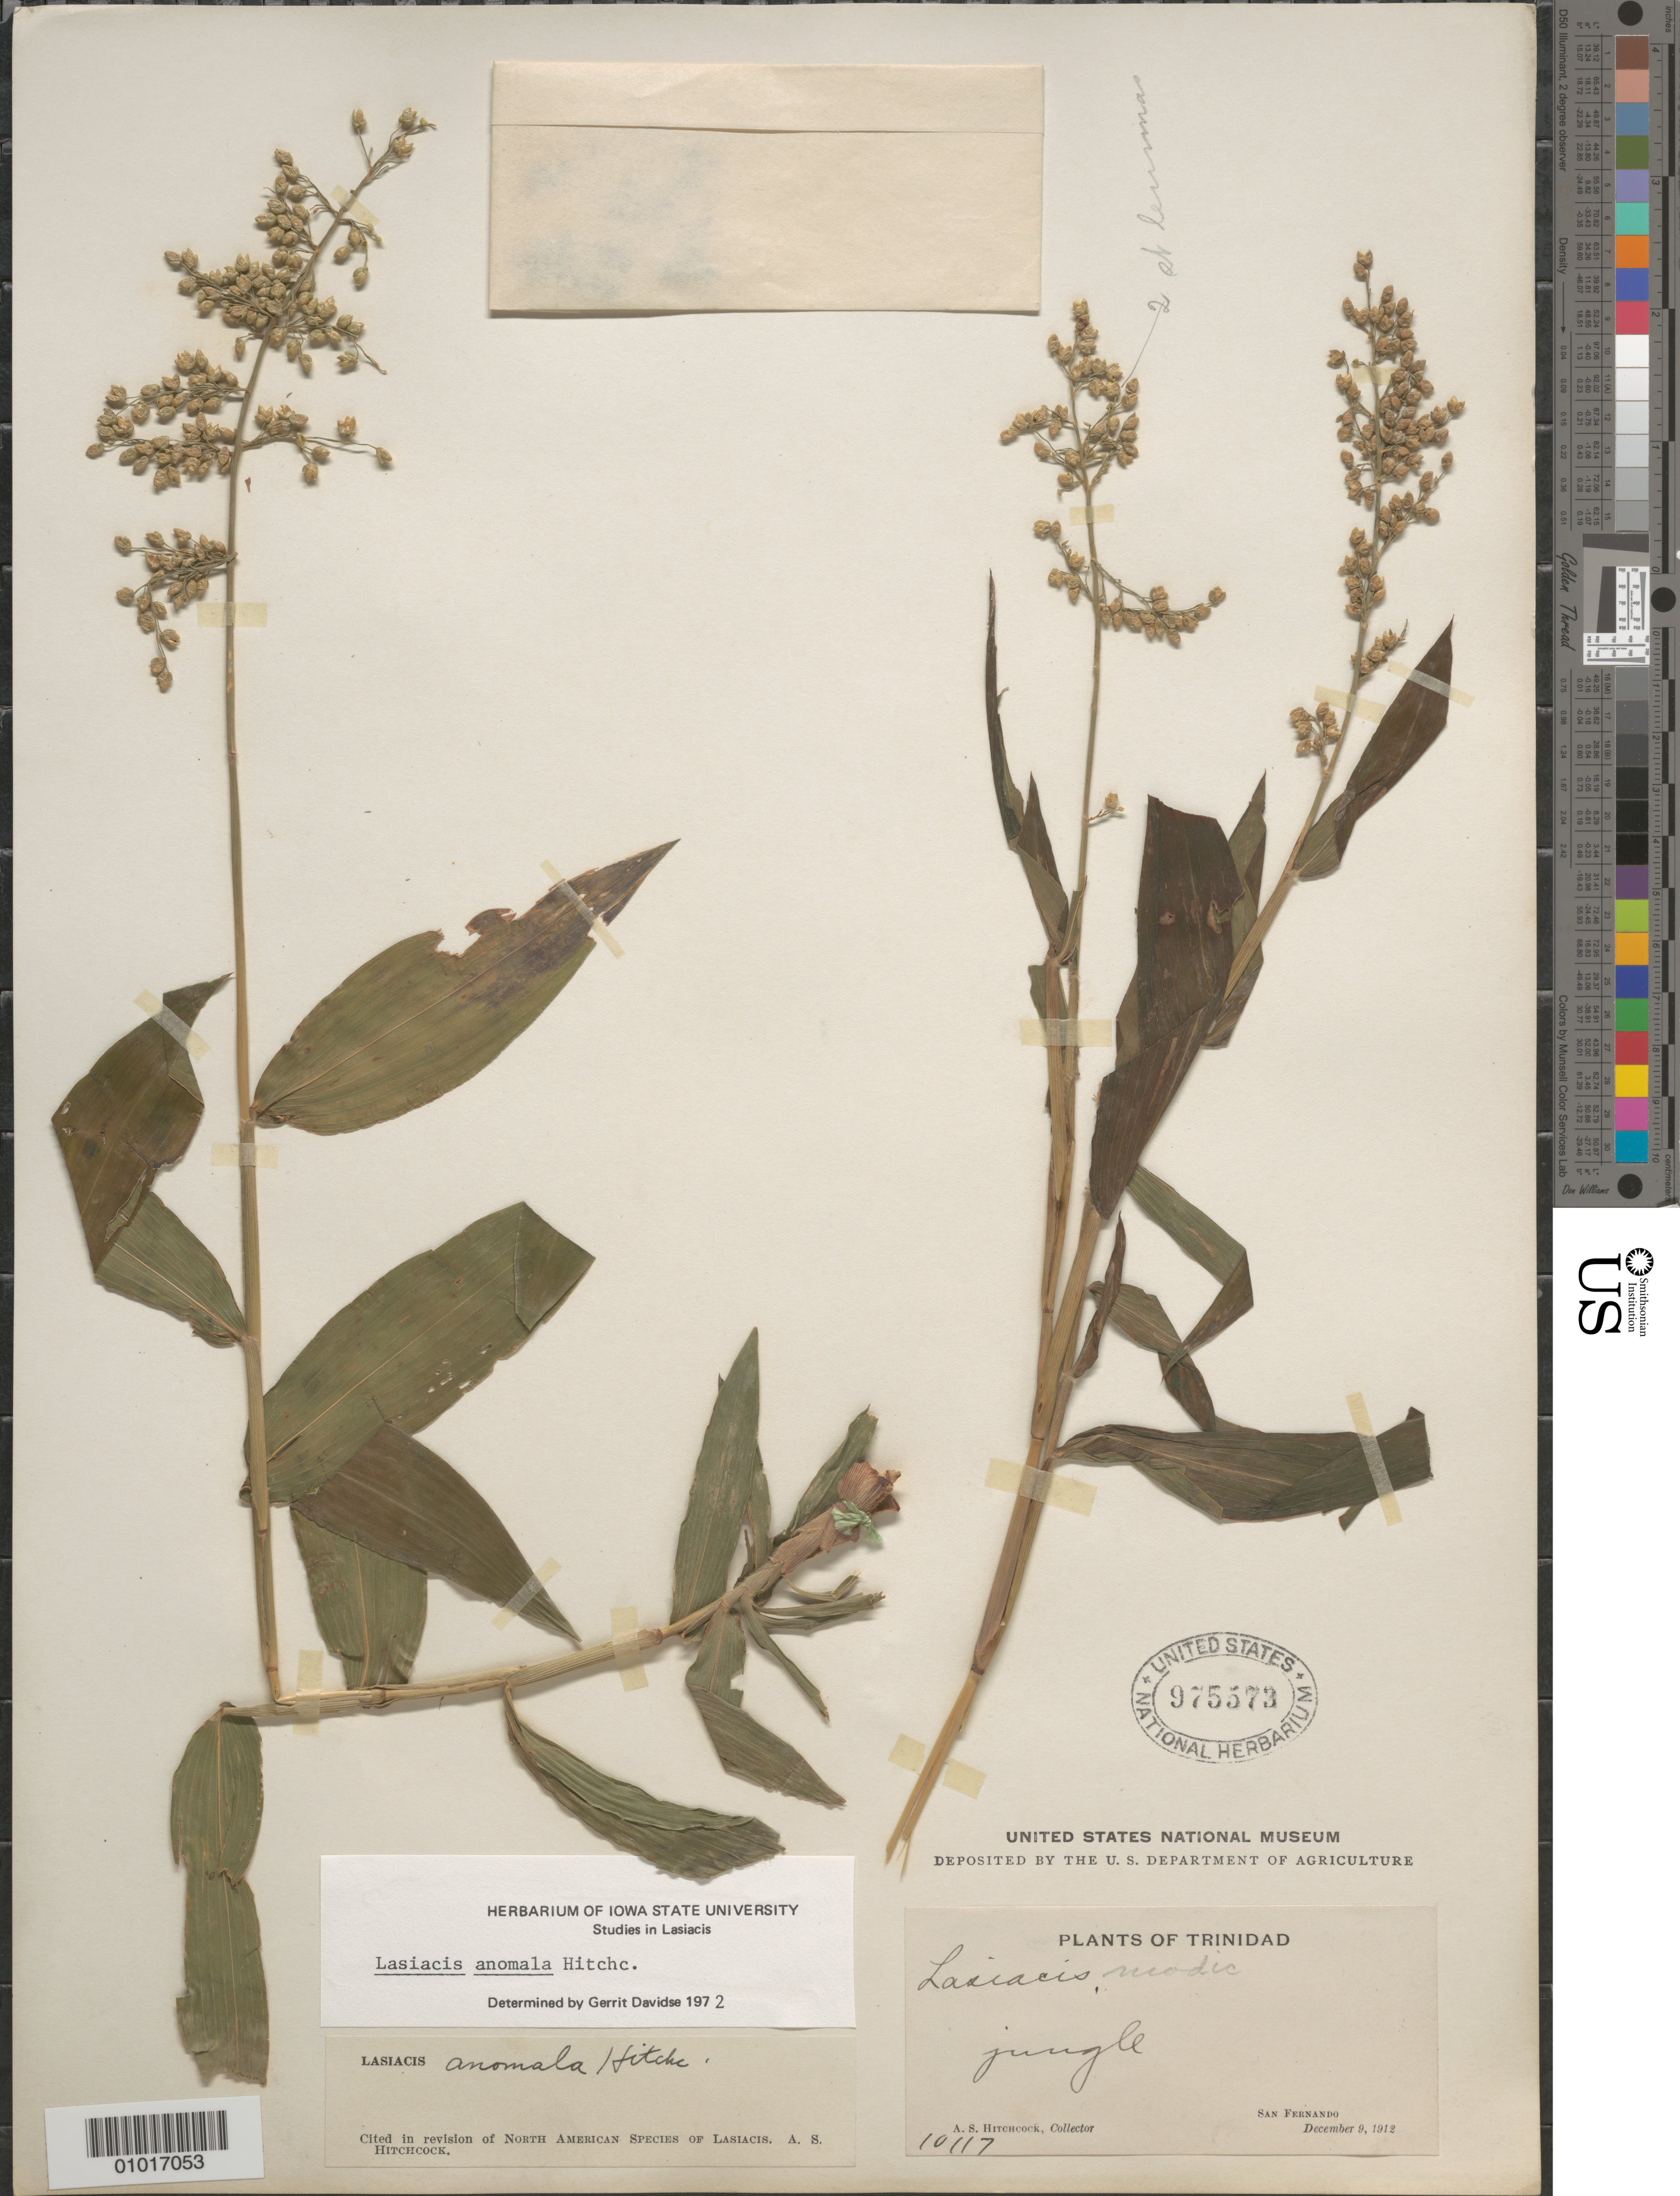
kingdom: Plantae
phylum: Tracheophyta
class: Liliopsida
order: Poales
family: Poaceae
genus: Lasiacis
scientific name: Lasiacis anomala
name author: Hitchc.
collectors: A. S. Hitchcock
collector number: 10117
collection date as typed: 09 Dec 1912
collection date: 1912-12-09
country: Trinidad and Tobago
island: Trinidad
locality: San Fernando, jungle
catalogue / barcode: US 975573